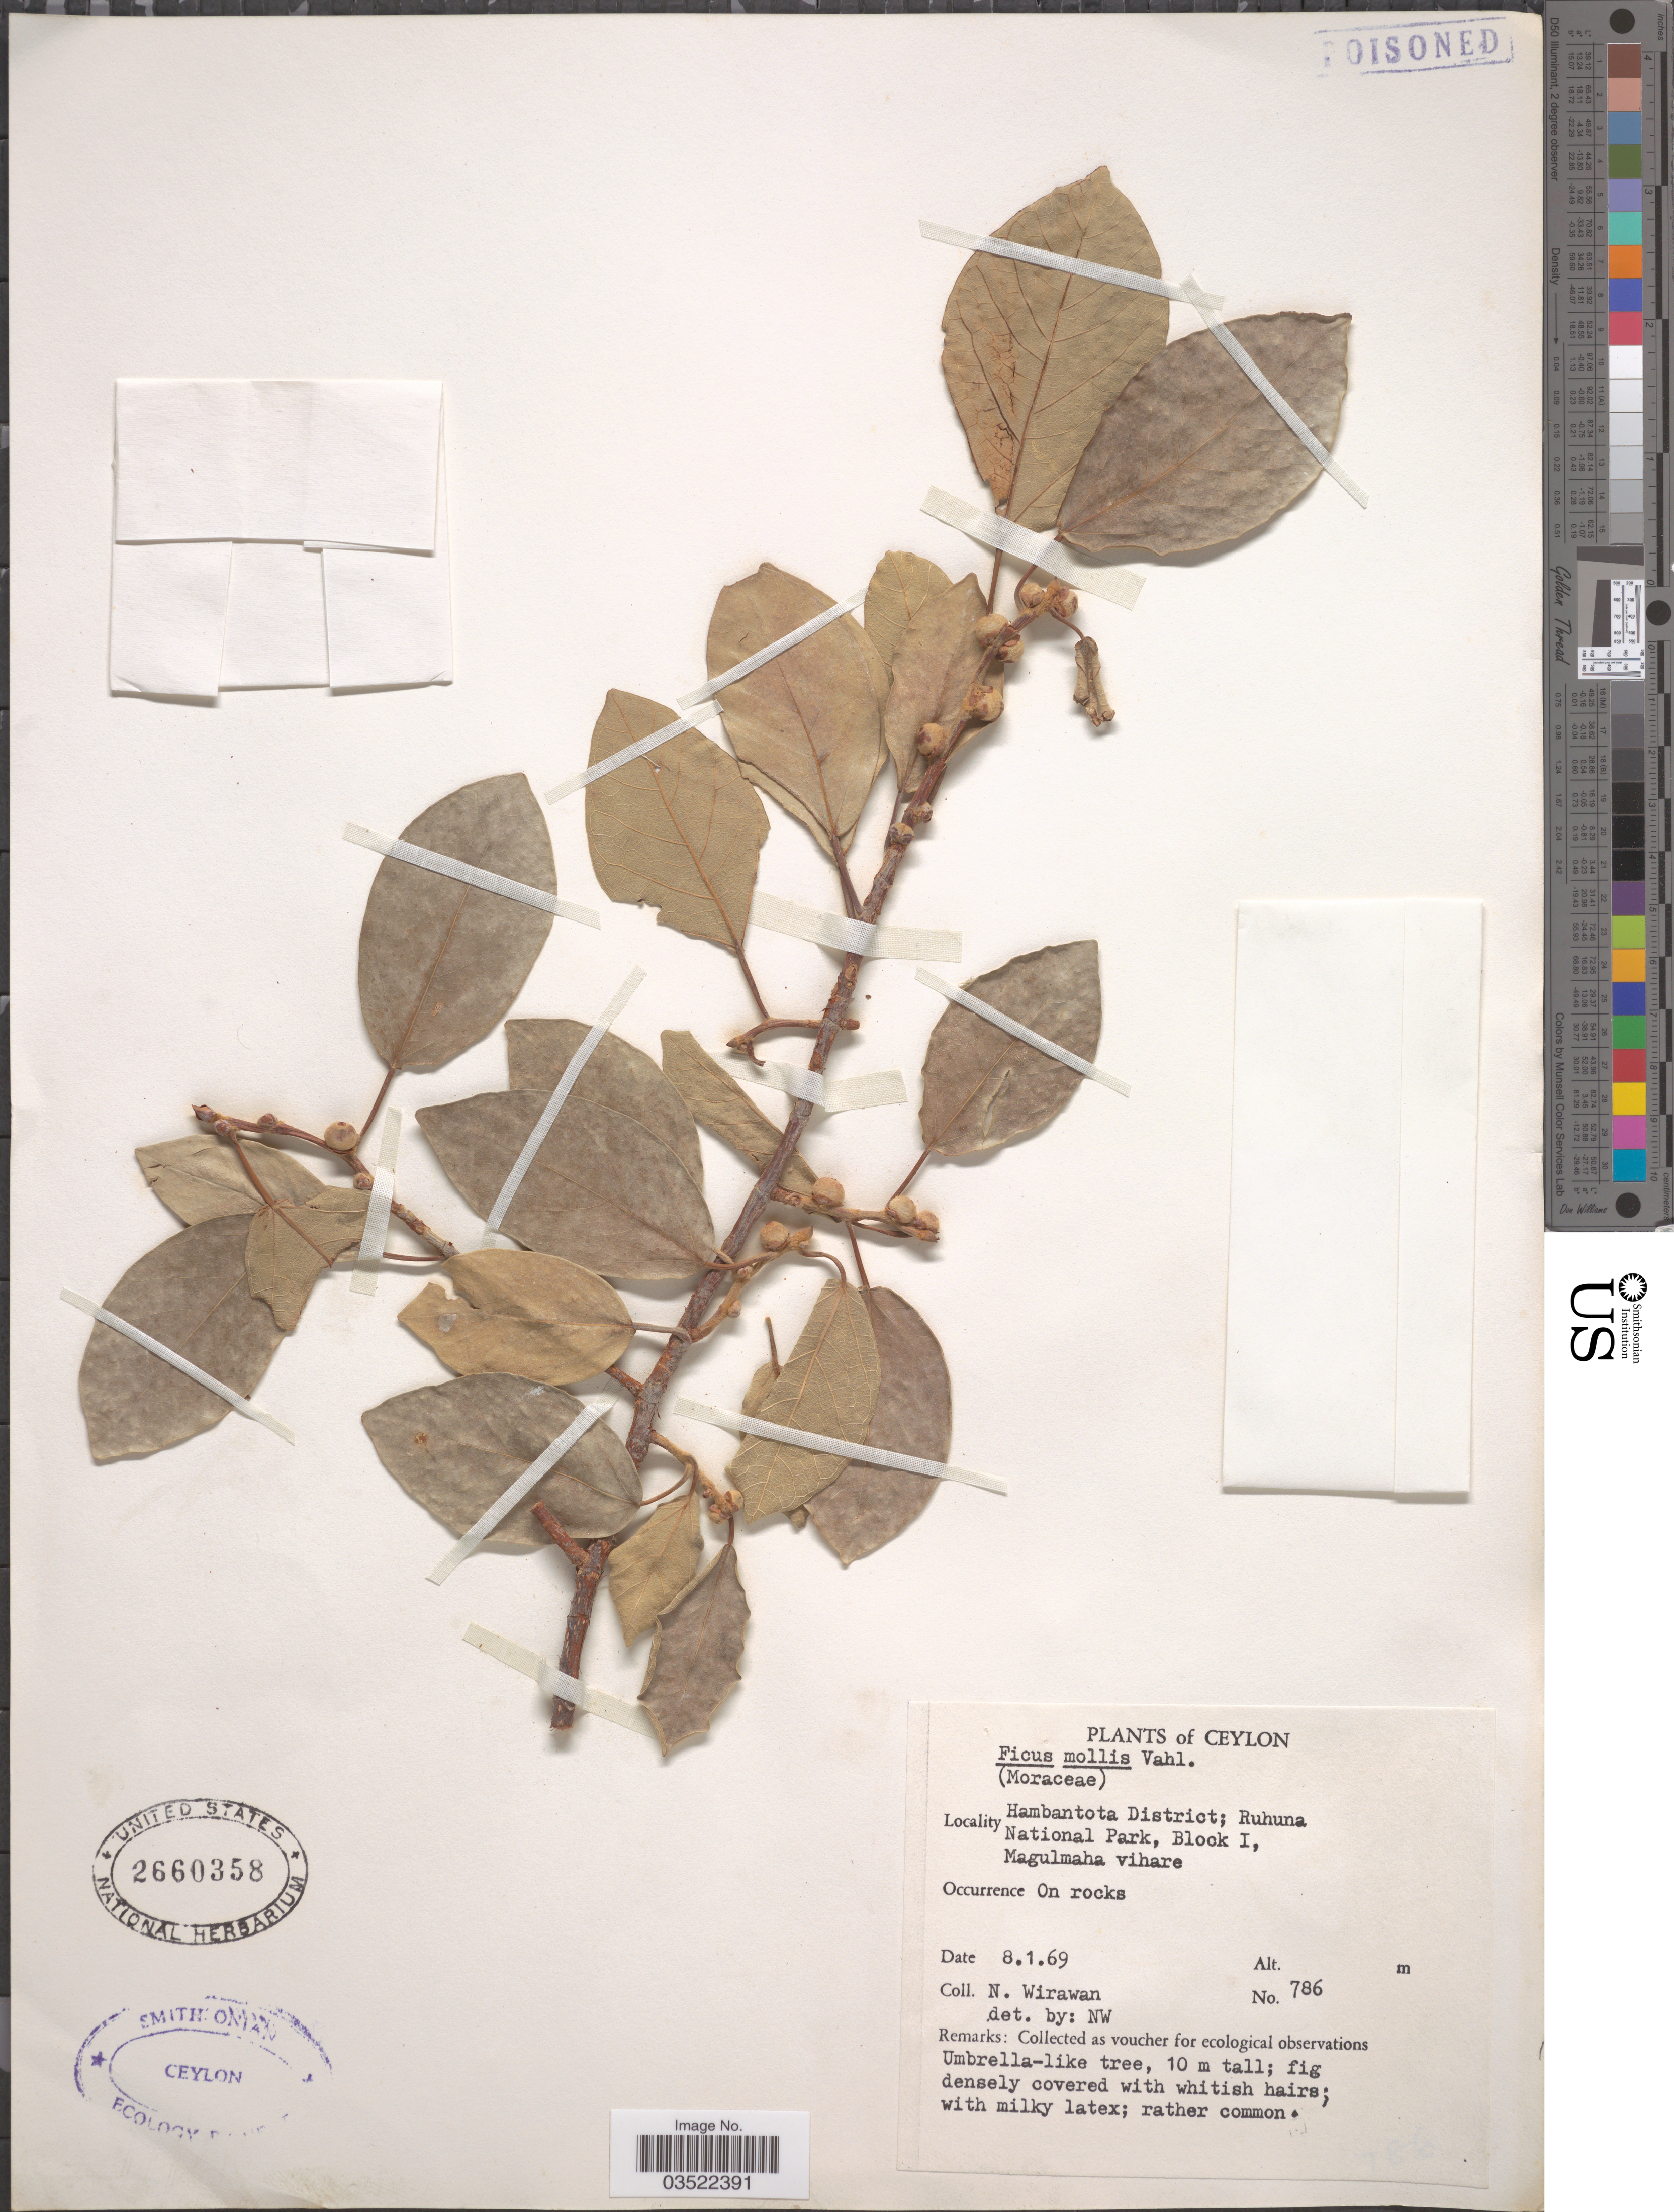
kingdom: Plantae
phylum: Tracheophyta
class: Magnoliopsida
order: Rosales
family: Moraceae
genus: Ficus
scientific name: Ficus mollis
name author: Vahl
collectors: N. Wirawan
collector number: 786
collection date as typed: Transcribed d/m/y: 8/1/69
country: Sri Lanka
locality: Ceylon. Hambantota District; Ruhuna National Park, Block I, Magulmaha vihare.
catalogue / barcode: US 2660358